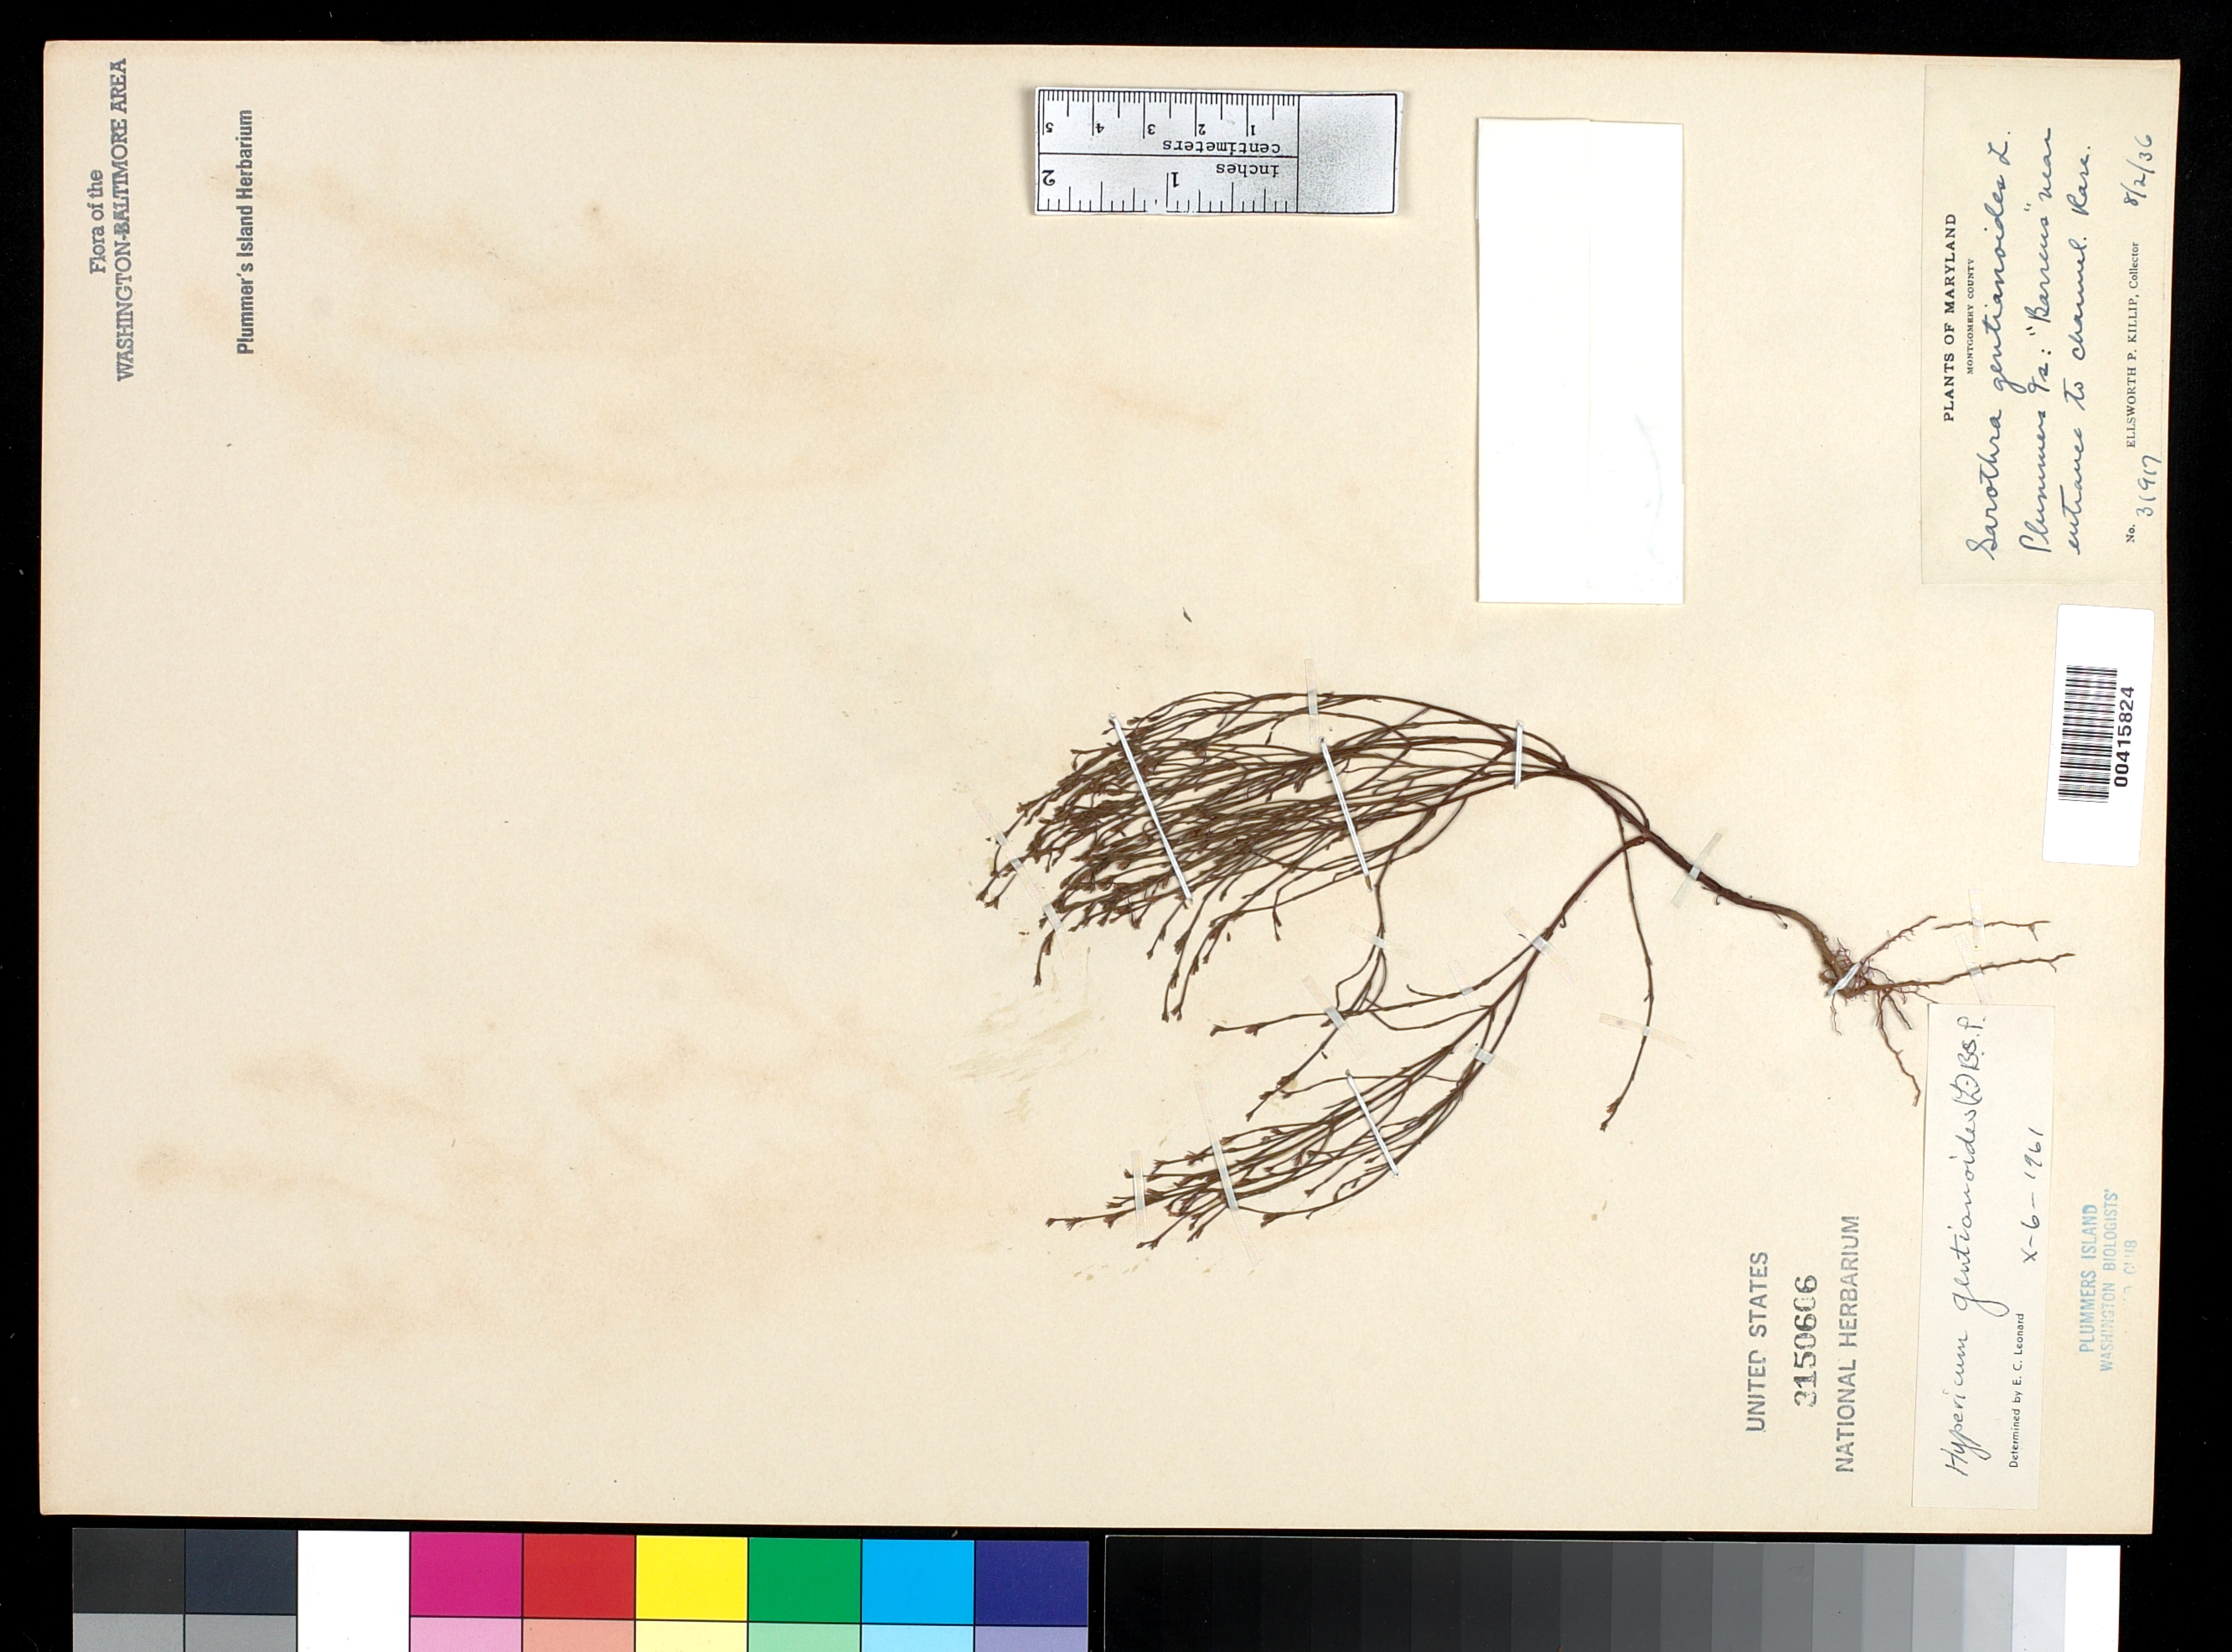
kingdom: Plantae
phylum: Tracheophyta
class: Magnoliopsida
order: Malpighiales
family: Hypericaceae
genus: Hypericum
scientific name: Hypericum gentianoides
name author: (L.) Britton, Stearns & Poggenb.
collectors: E. P. Killip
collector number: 31917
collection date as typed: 02 Aug 1936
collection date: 1936-08-02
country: United States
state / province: Maryland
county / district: Montgomery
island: Plummers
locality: Plummer's Island; "barrens" near entrance to channel C. & O. Canal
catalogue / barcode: US 3150606